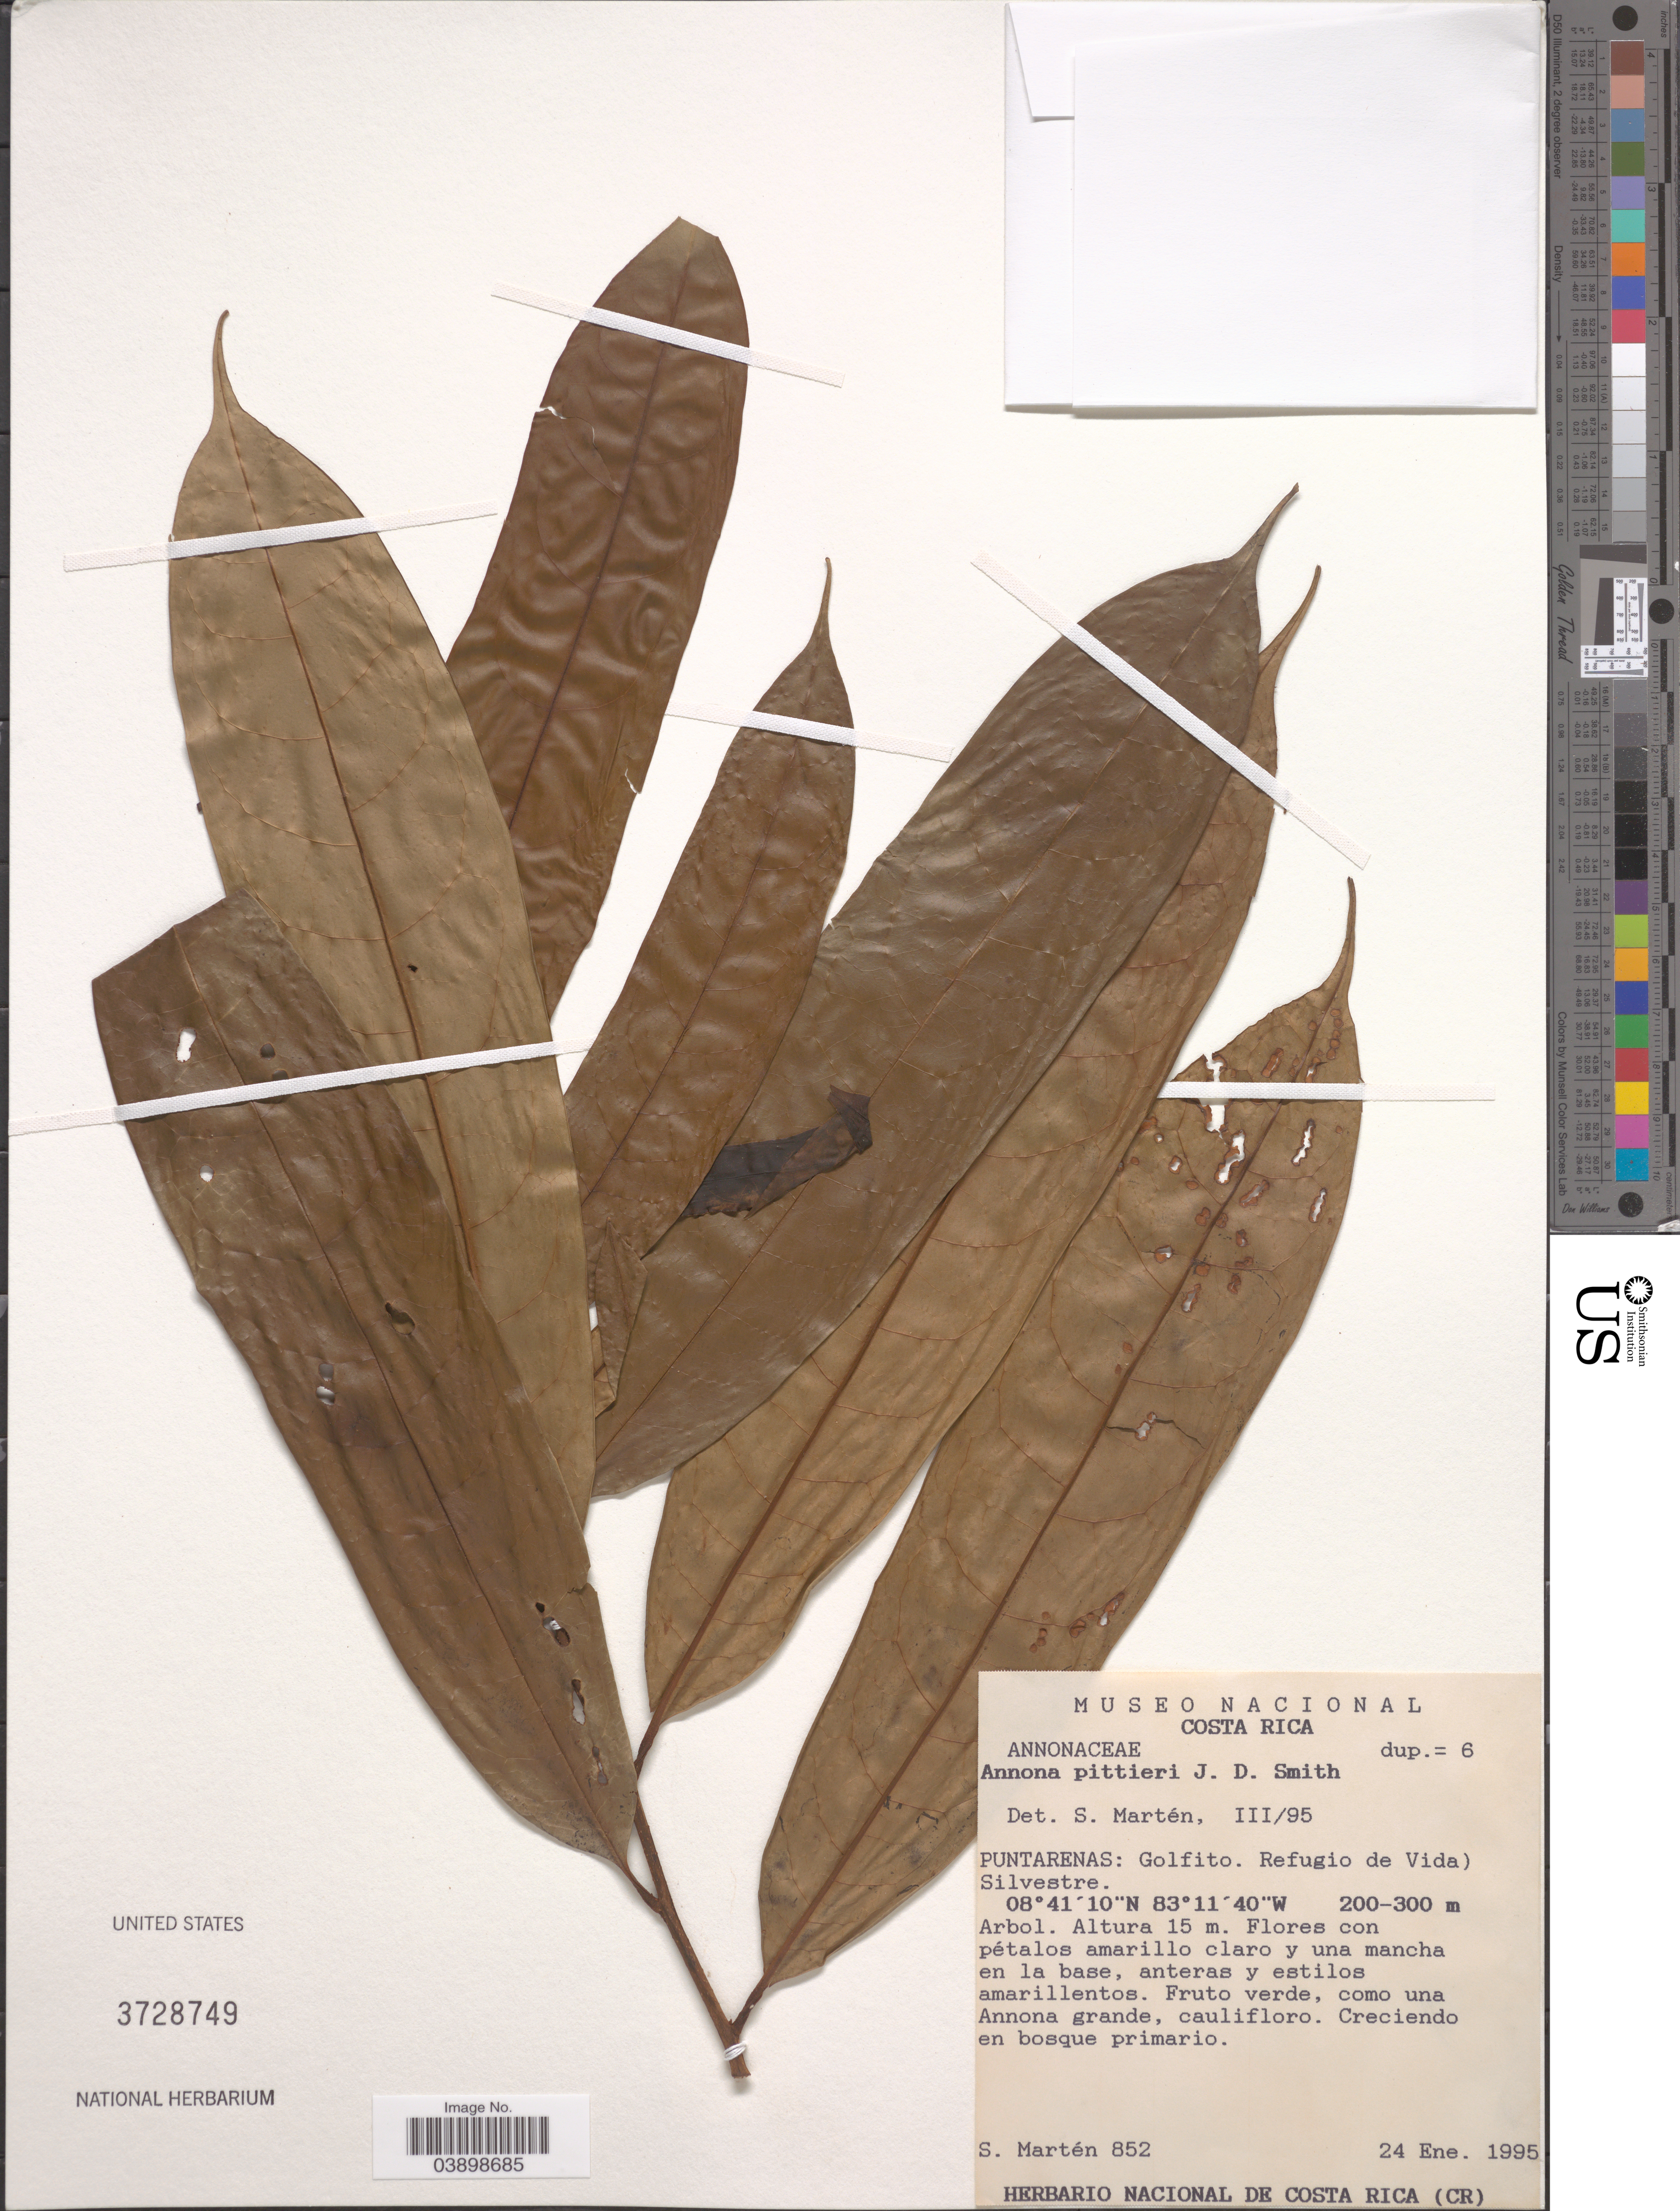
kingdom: Plantae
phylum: Tracheophyta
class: Magnoliopsida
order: Magnoliales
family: Annonaceae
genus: Annona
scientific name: Annona pittieri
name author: Donn. Sm.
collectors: S. Marten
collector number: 852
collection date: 1995-01-24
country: Costa Rica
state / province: Puntarenas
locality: Golfito. Refugio de Vida, Silvestre.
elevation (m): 200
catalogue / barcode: US 3728749